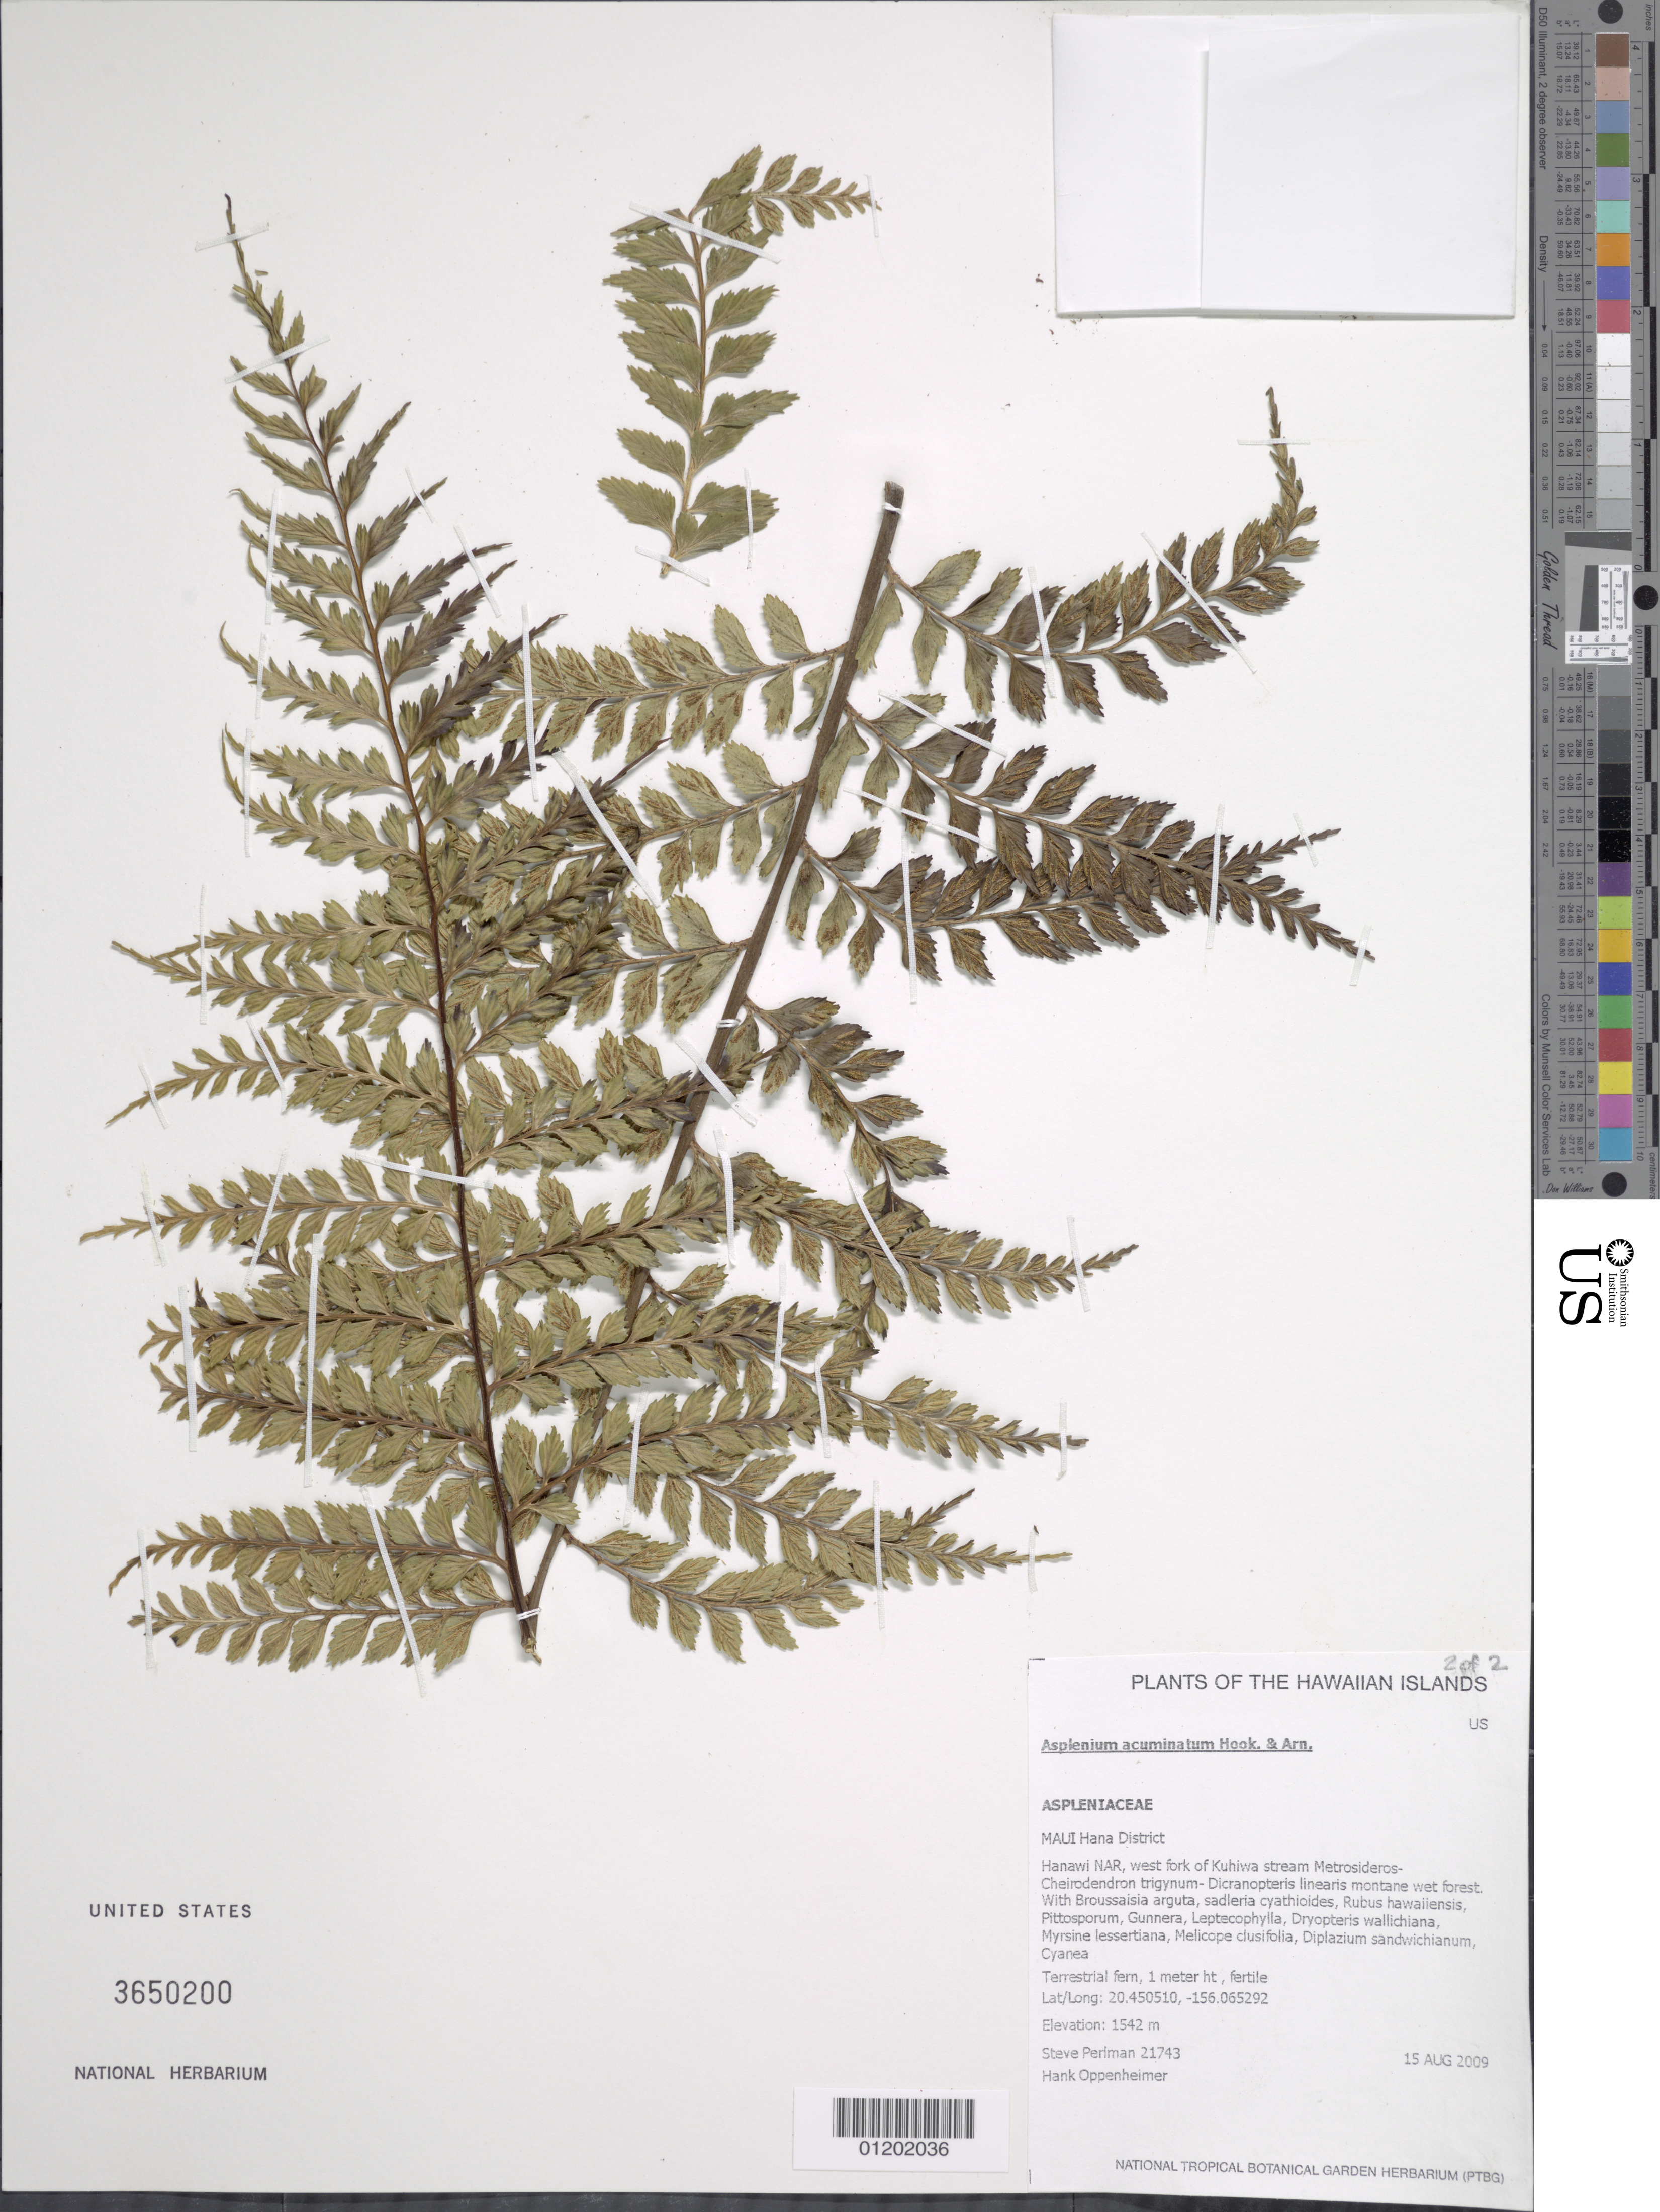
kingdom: Plantae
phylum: Tracheophyta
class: Polypodiopsida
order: Polypodiales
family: Aspleniaceae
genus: Asplenium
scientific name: Asplenium acuminatum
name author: Hook. & Arn.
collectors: S. P. Perlman & H. L. Oppenheimer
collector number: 21743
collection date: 2009-08-15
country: United States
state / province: Hawaii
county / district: Maui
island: Maui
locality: Hamakua District, Hanawi NAR, west fork of Kuhiwa stream.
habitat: Montane wet forest.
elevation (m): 1542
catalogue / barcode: US 3650200